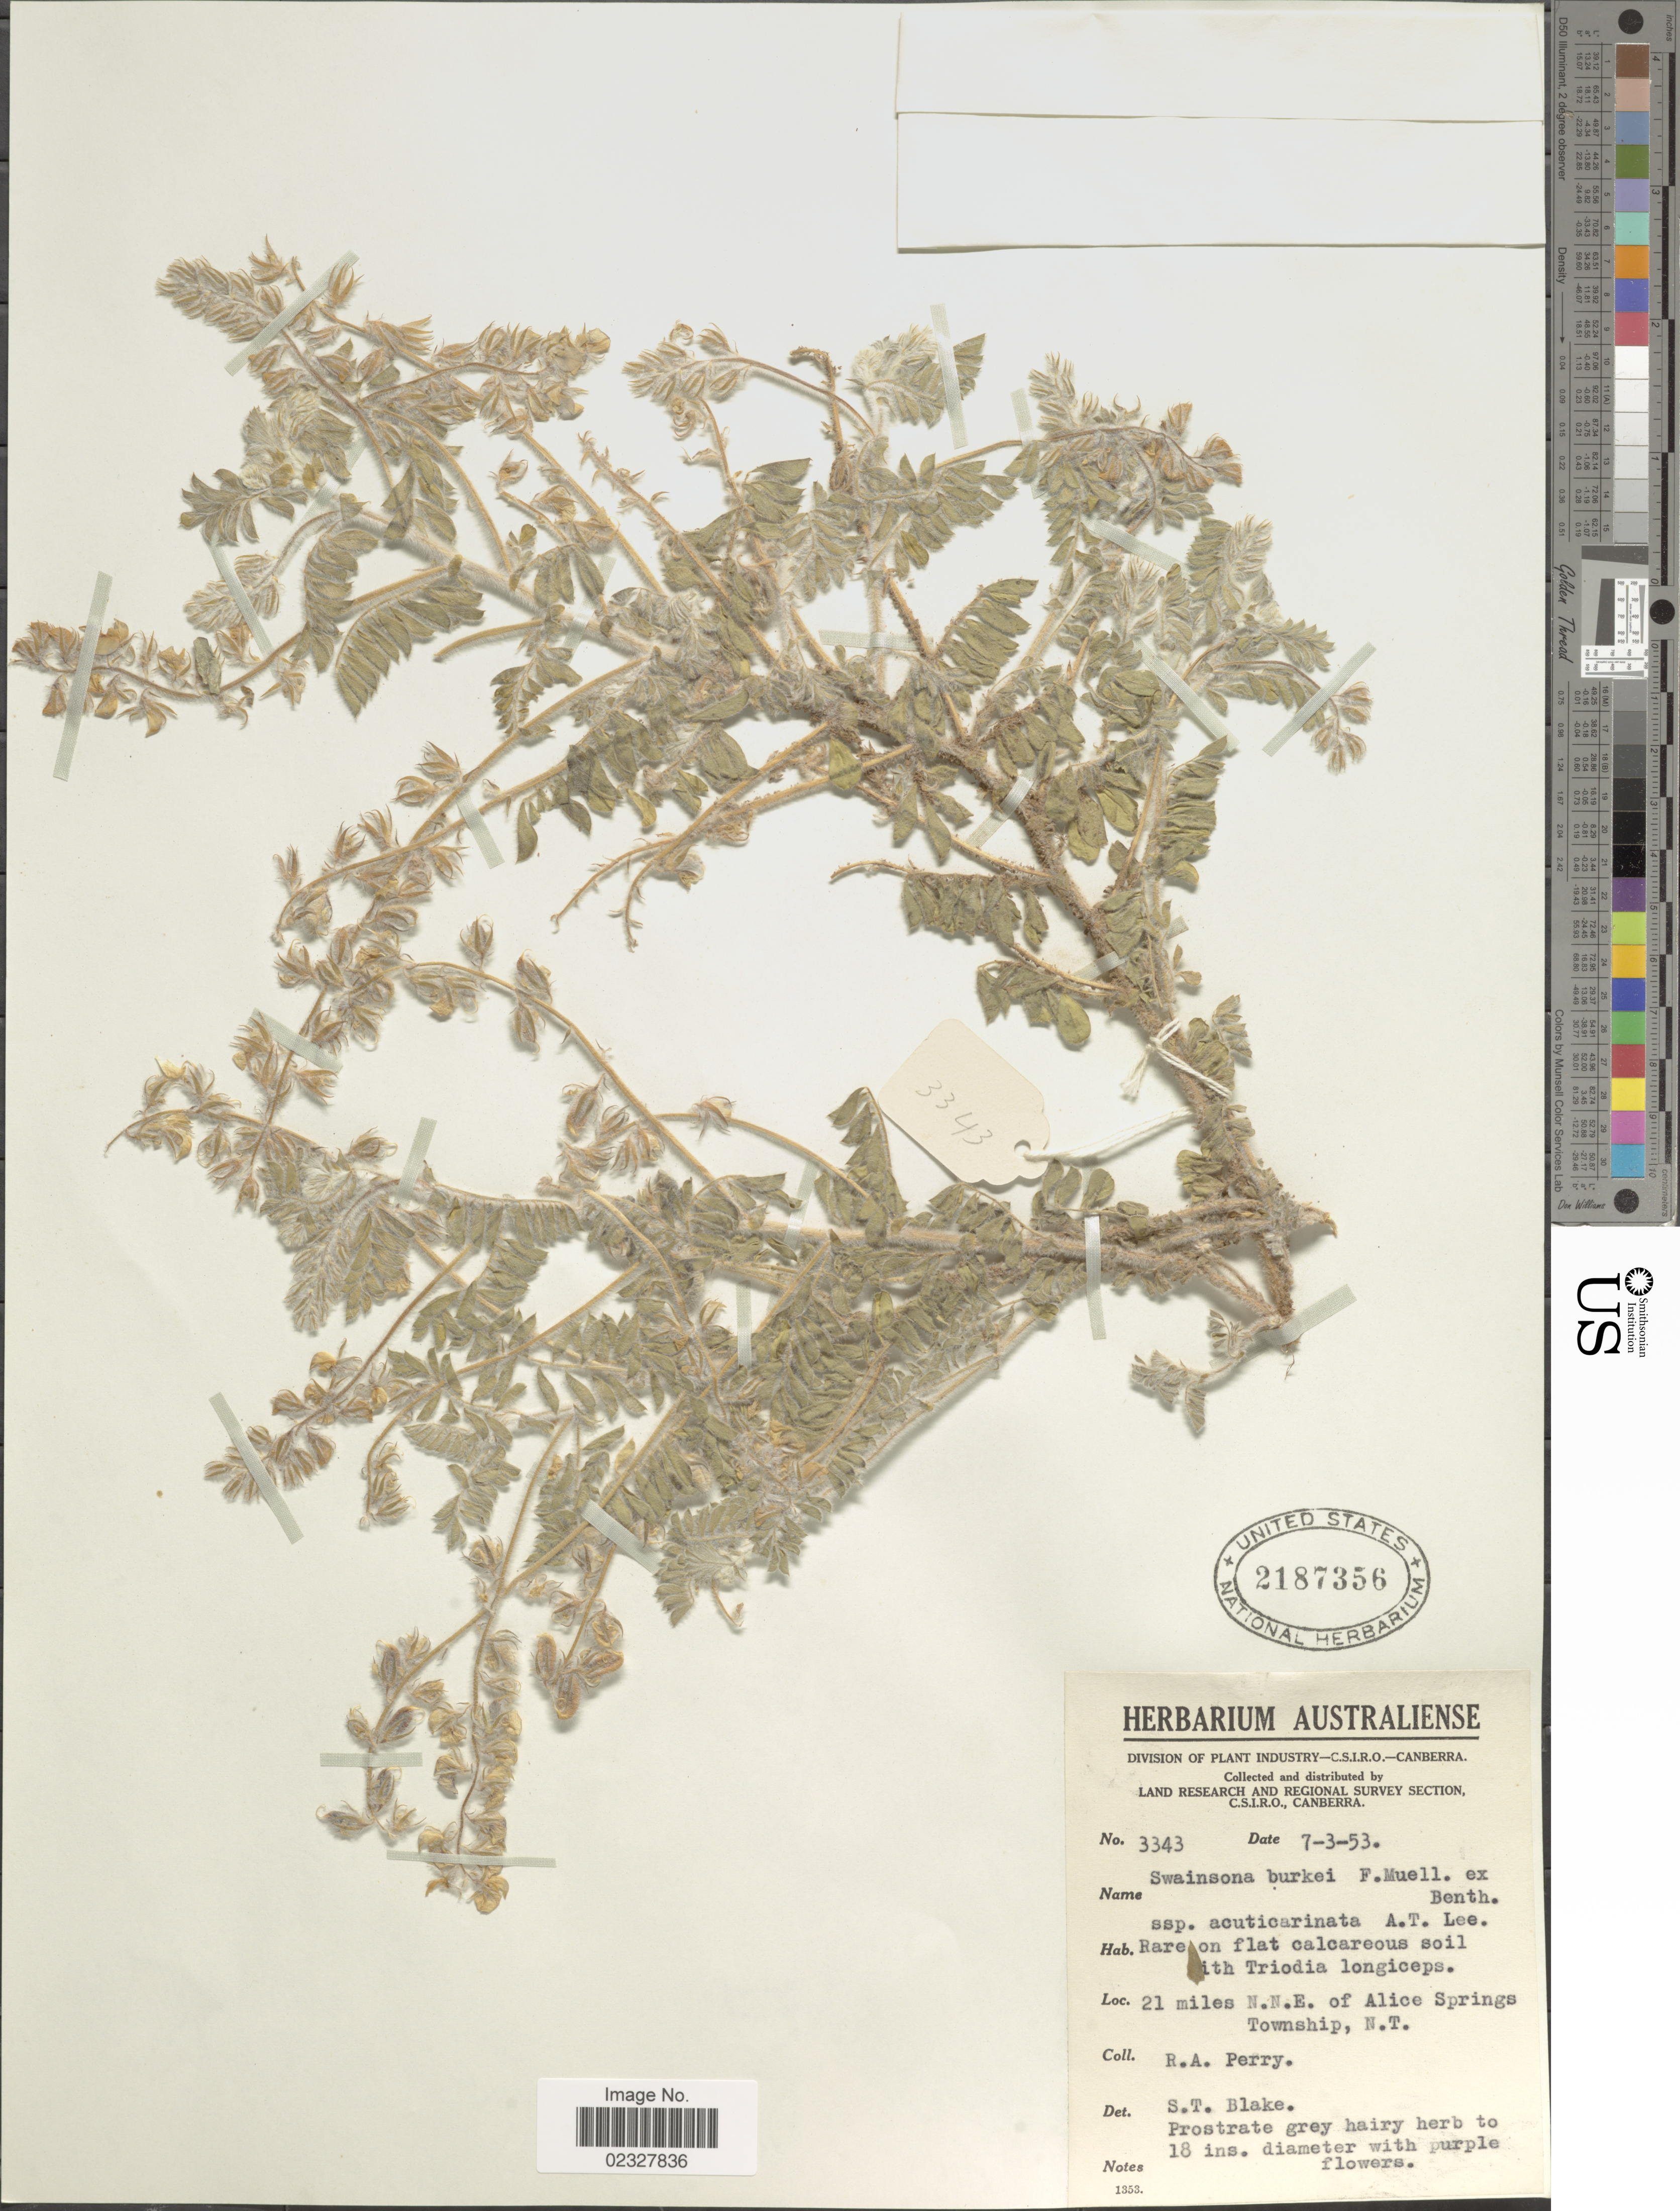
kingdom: Plantae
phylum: Tracheophyta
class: Magnoliopsida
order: Fabales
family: Fabaceae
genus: Swainsona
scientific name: Swainsona burkei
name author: F. Muell. ex Benth.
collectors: Perry, R. A.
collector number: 3343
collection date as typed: Transcribed d/m/y: 7/3/53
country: Australia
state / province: Northern Territory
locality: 21 miles N.N.E. of Alice Springs Township. N.T.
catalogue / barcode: US 2187356